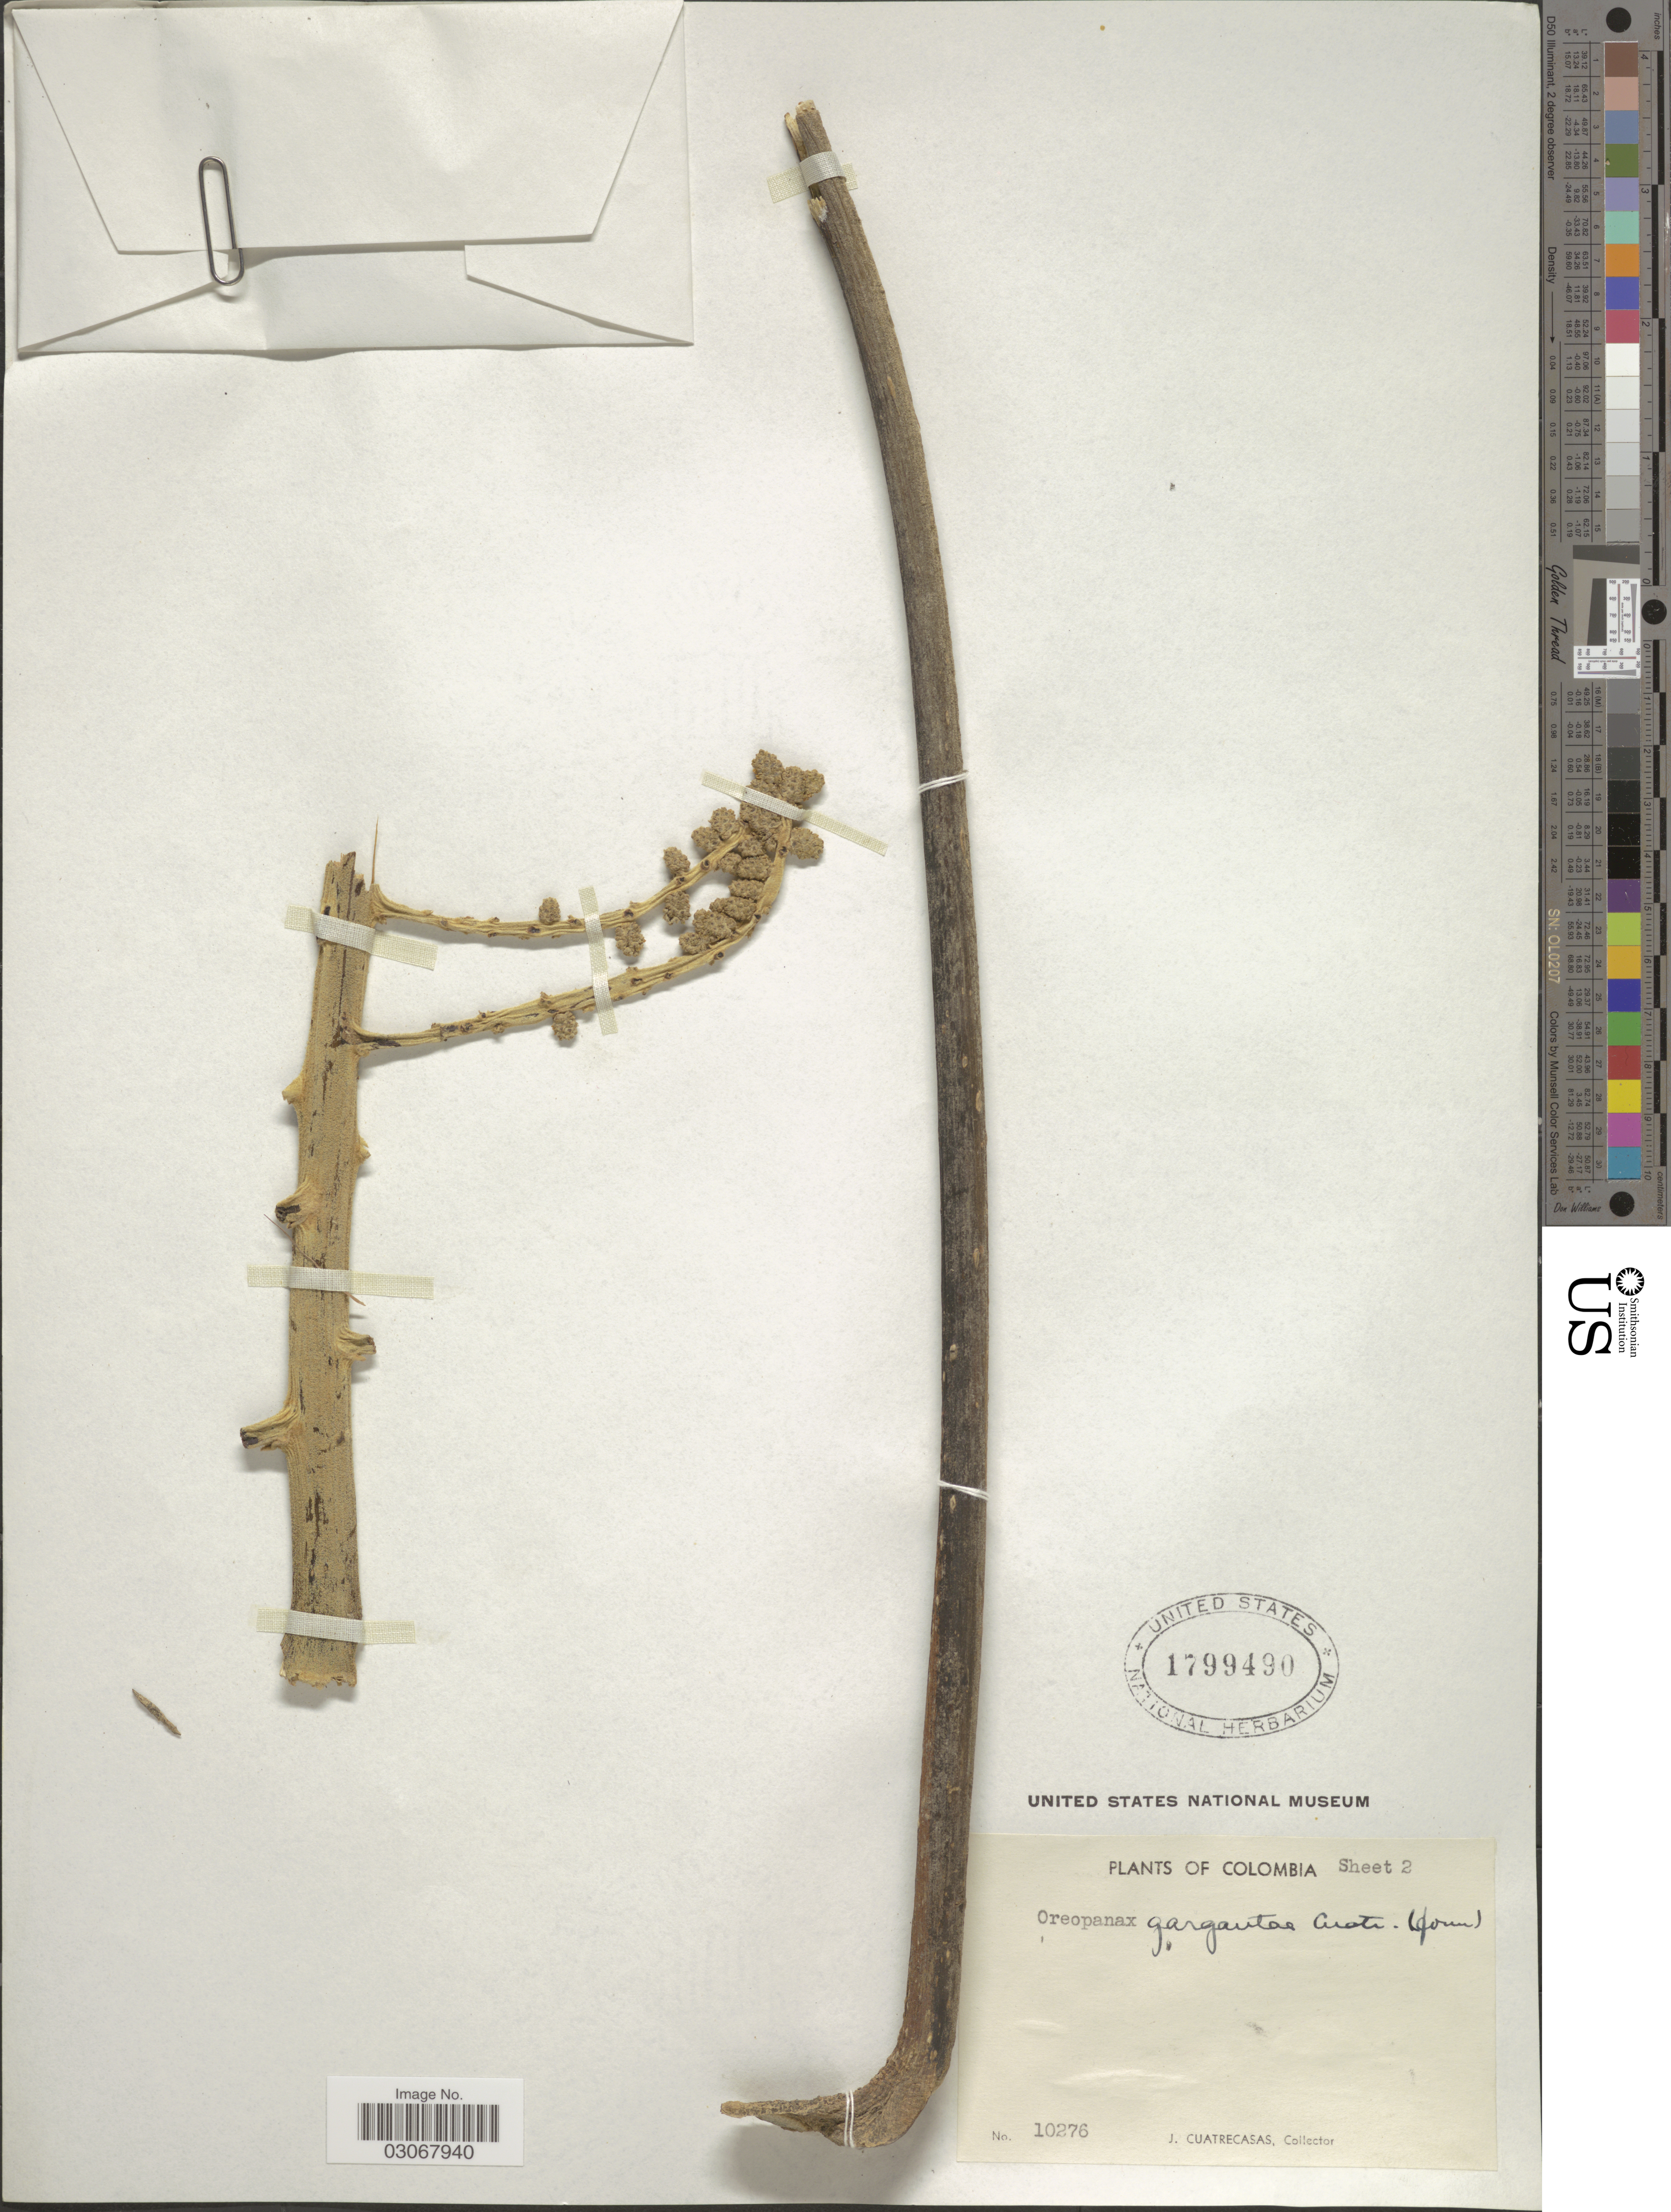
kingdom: Plantae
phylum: Tracheophyta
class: Magnoliopsida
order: Apiales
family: Araliaceae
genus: Oreopanax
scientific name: Oreopanax gargantae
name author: Cuatrec.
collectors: J. Cuatrecasas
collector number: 10276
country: Colombia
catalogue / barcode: US 1799490